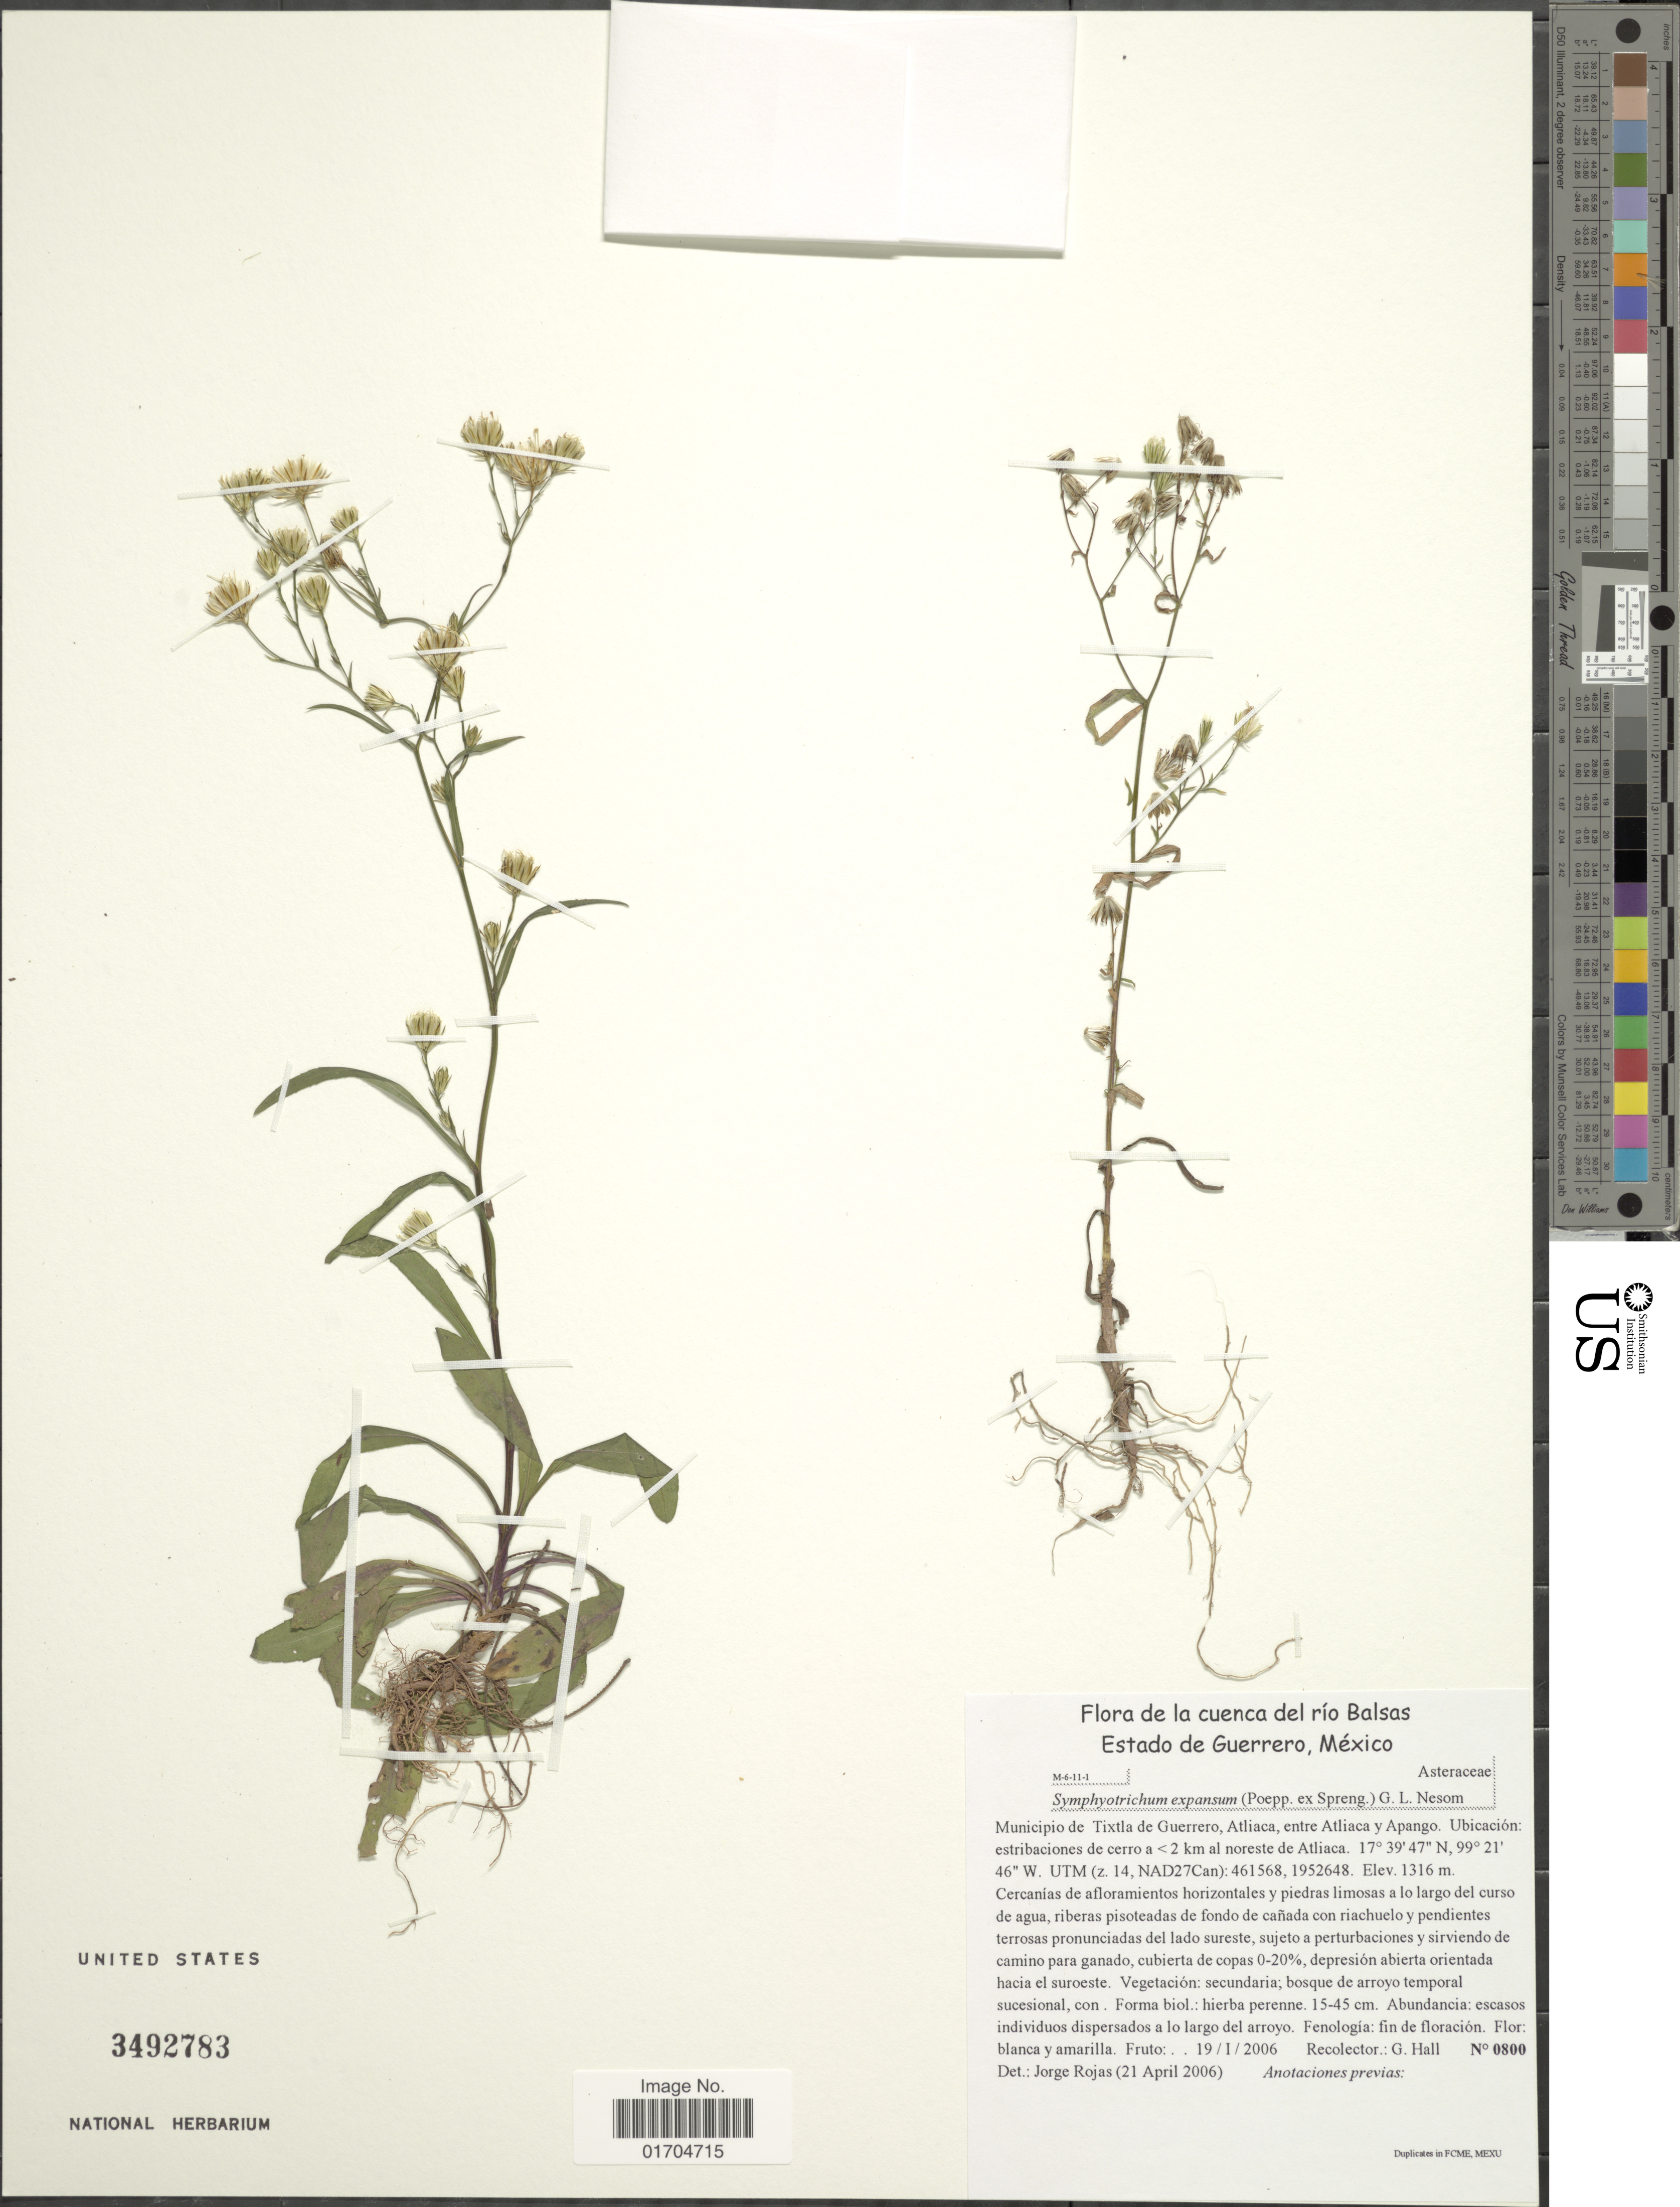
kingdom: Plantae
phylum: Tracheophyta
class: Magnoliopsida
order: Asterales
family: Asteraceae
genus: Symphyotrichum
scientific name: Symphyotrichum expansum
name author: (Poepp. ex Spreng.) G.L. Nesom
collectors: G. Hall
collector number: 0800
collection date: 2006-01-19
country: Mexico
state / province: Guerrero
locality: Municipio de Tixtla de Guerrero, Atliaca, entre Atliaca y Apango. Ubicacion: estribaciones de cerro a <2 km al noreste de Atliaca.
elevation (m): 1316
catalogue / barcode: US 3492783